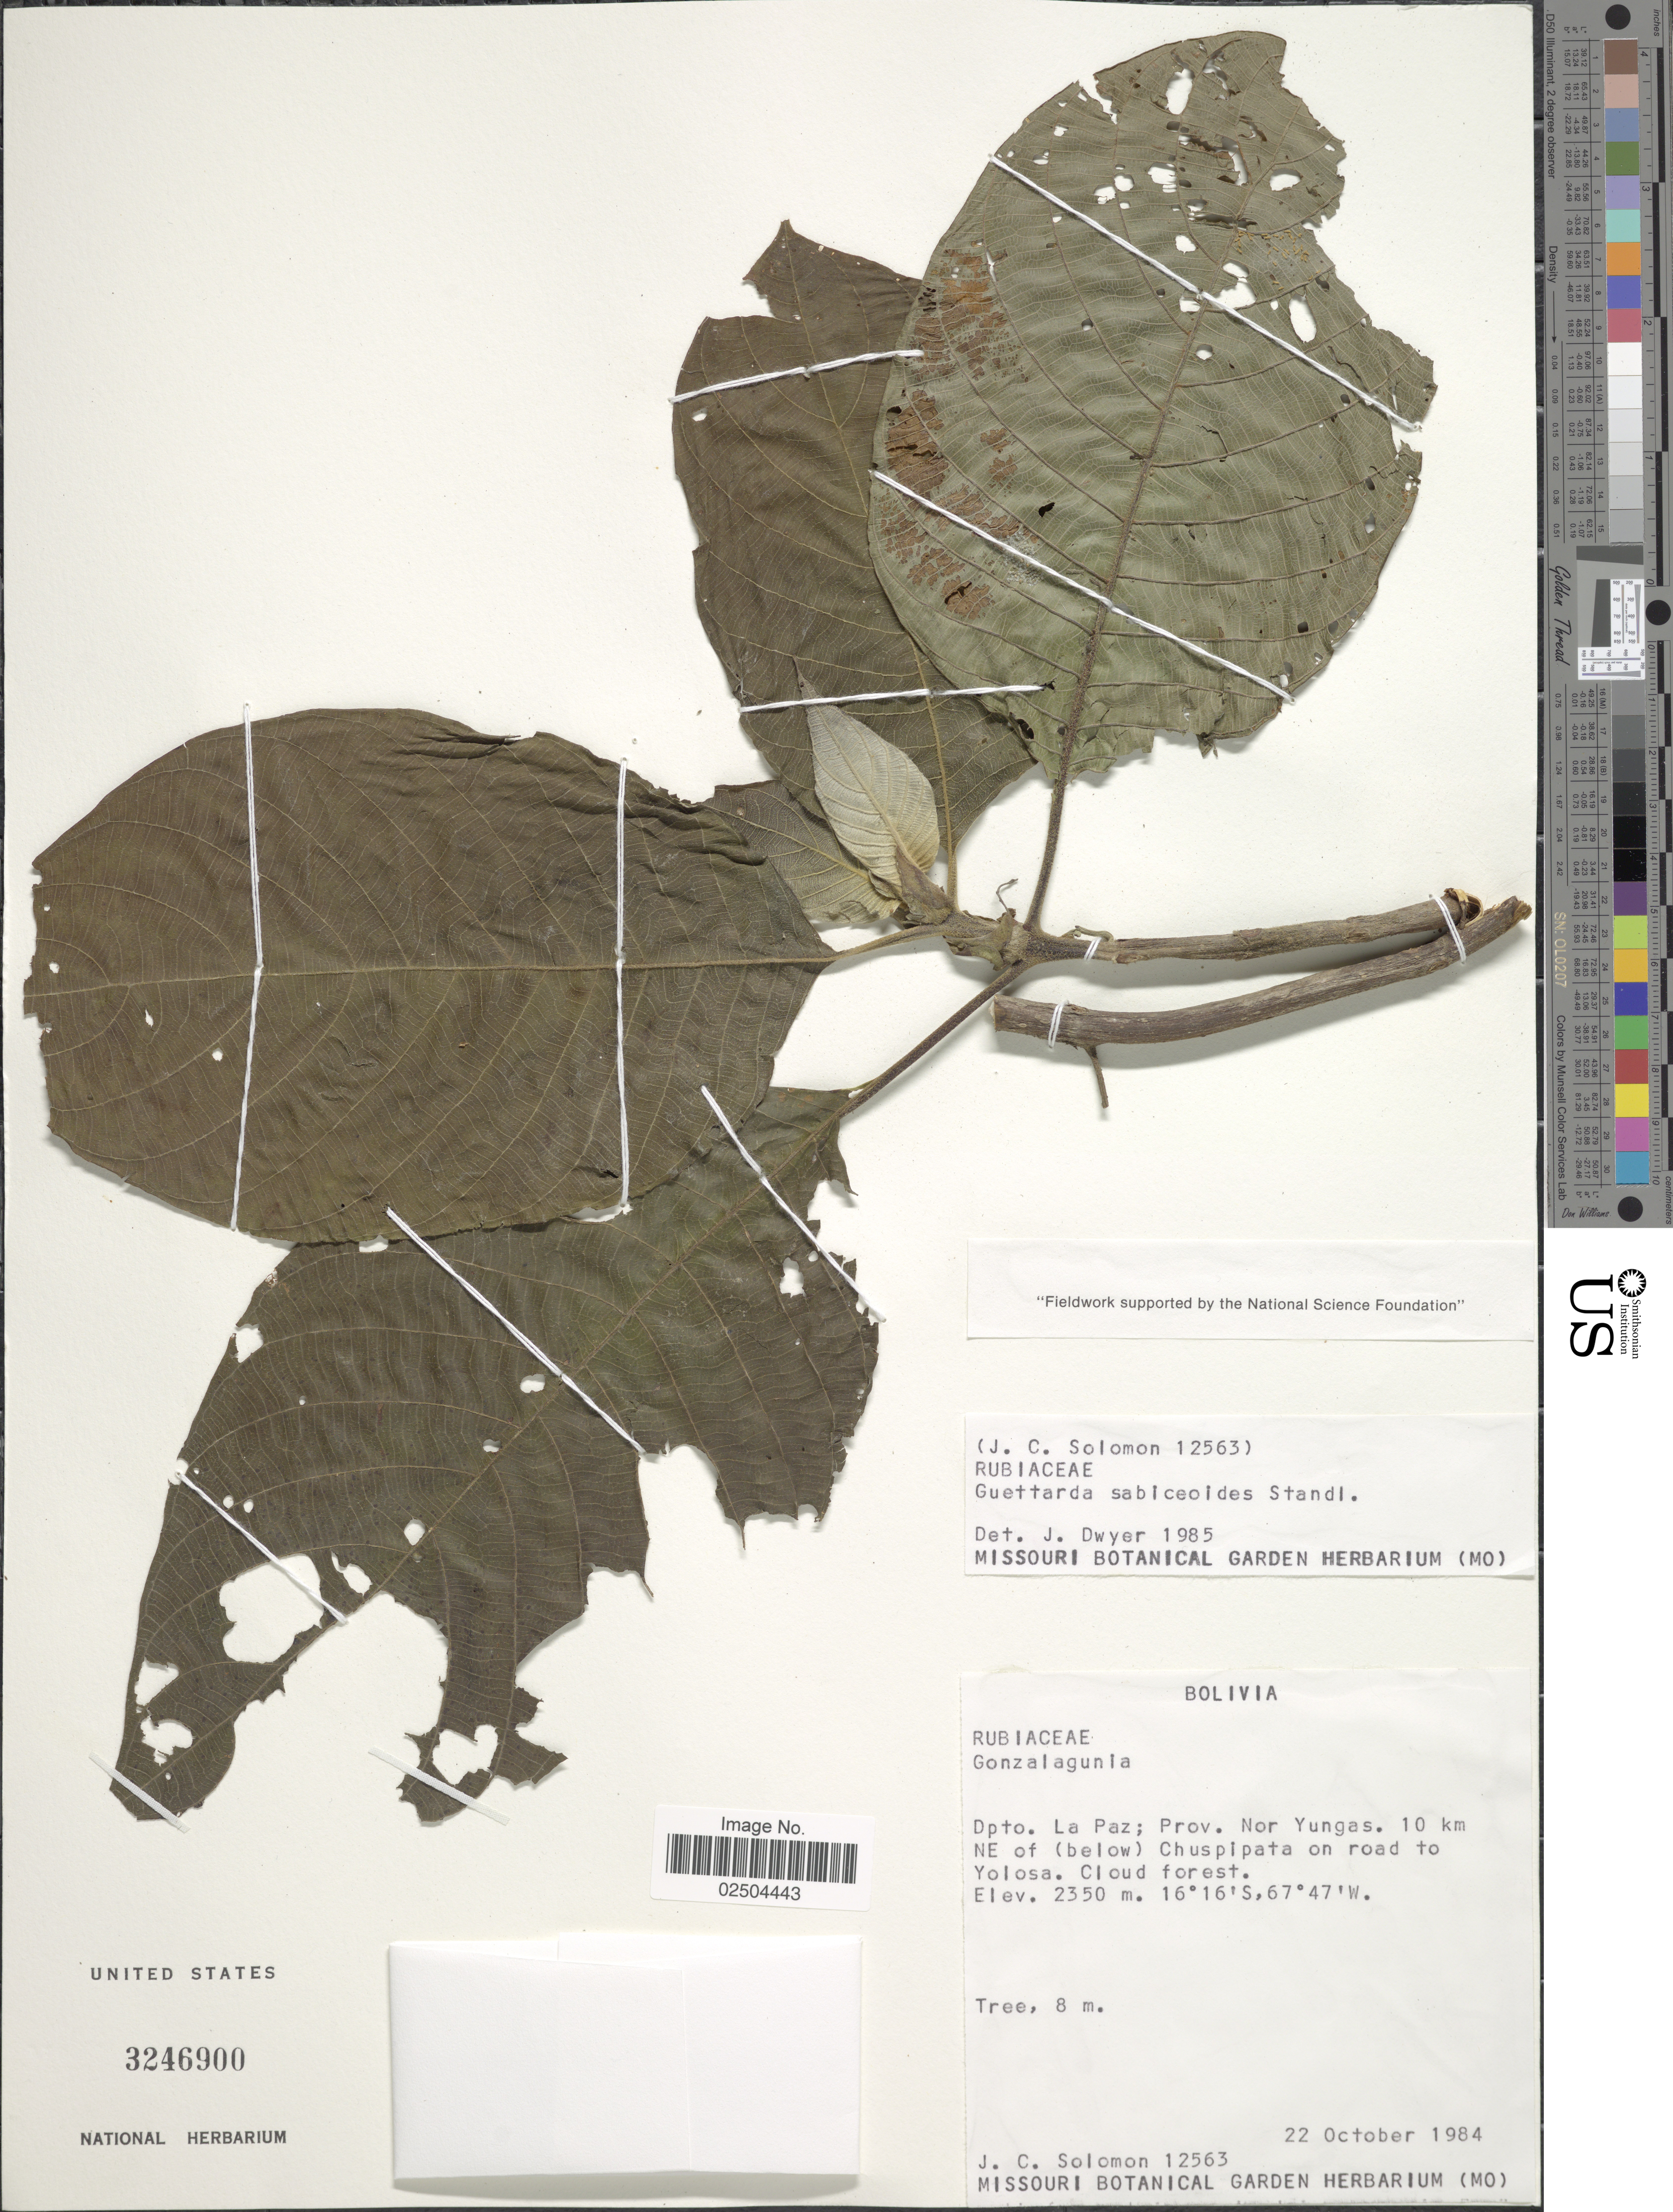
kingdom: Plantae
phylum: Tracheophyta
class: Magnoliopsida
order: Gentianales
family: Rubiaceae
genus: Guettarda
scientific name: Guettarda crispiflora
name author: Vahl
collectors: J. C. Solomon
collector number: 12563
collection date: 1984-10-22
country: Bolivia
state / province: La Paz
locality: Dpto. La Paz: Prov. Nor Yungas, 10 km NE of (below) Chuspipata on road to Yolosa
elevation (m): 2350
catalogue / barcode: US 3246900